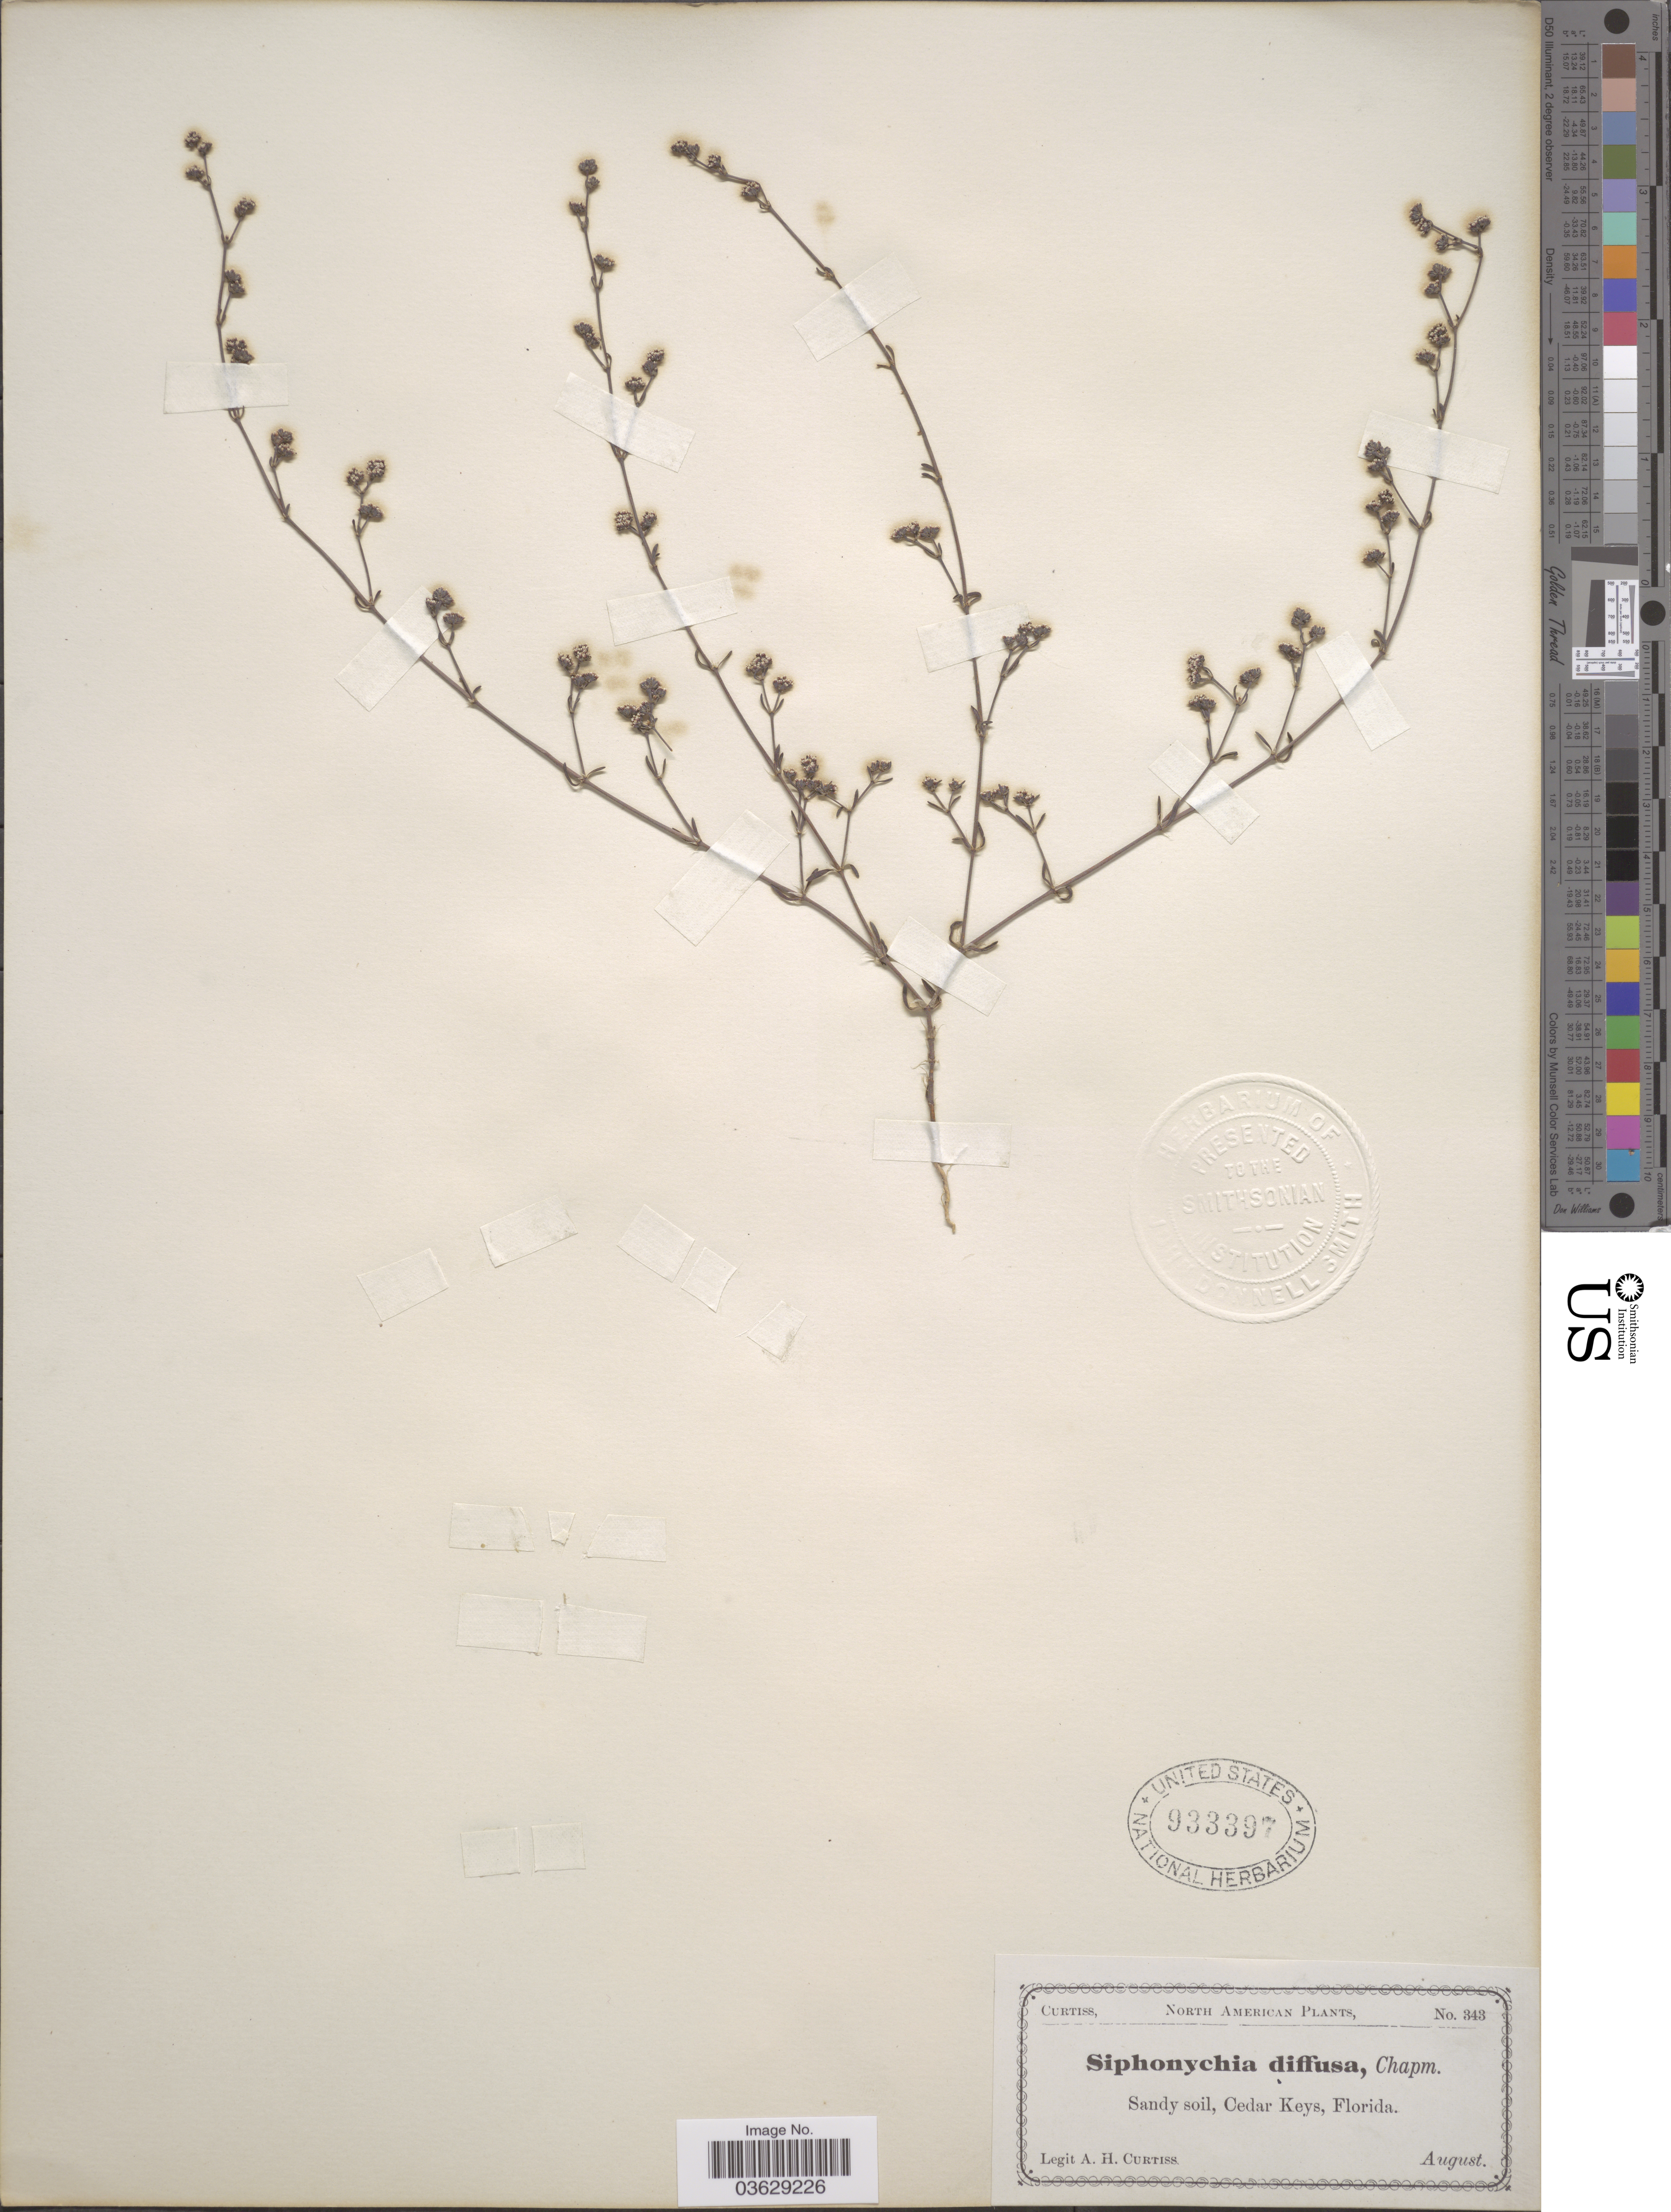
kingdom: Plantae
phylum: Tracheophyta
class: Magnoliopsida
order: Caryophyllales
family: Caryophyllaceae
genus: Paronychia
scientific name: Paronychia patula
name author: Shinners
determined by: Strong, Mark T., (BOT), Smithsonian Institution - National Museum of Natural History (UNITED STATES)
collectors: A. H. Curtiss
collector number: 343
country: United States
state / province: Florida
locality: Cedar Keys.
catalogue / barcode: US 933397